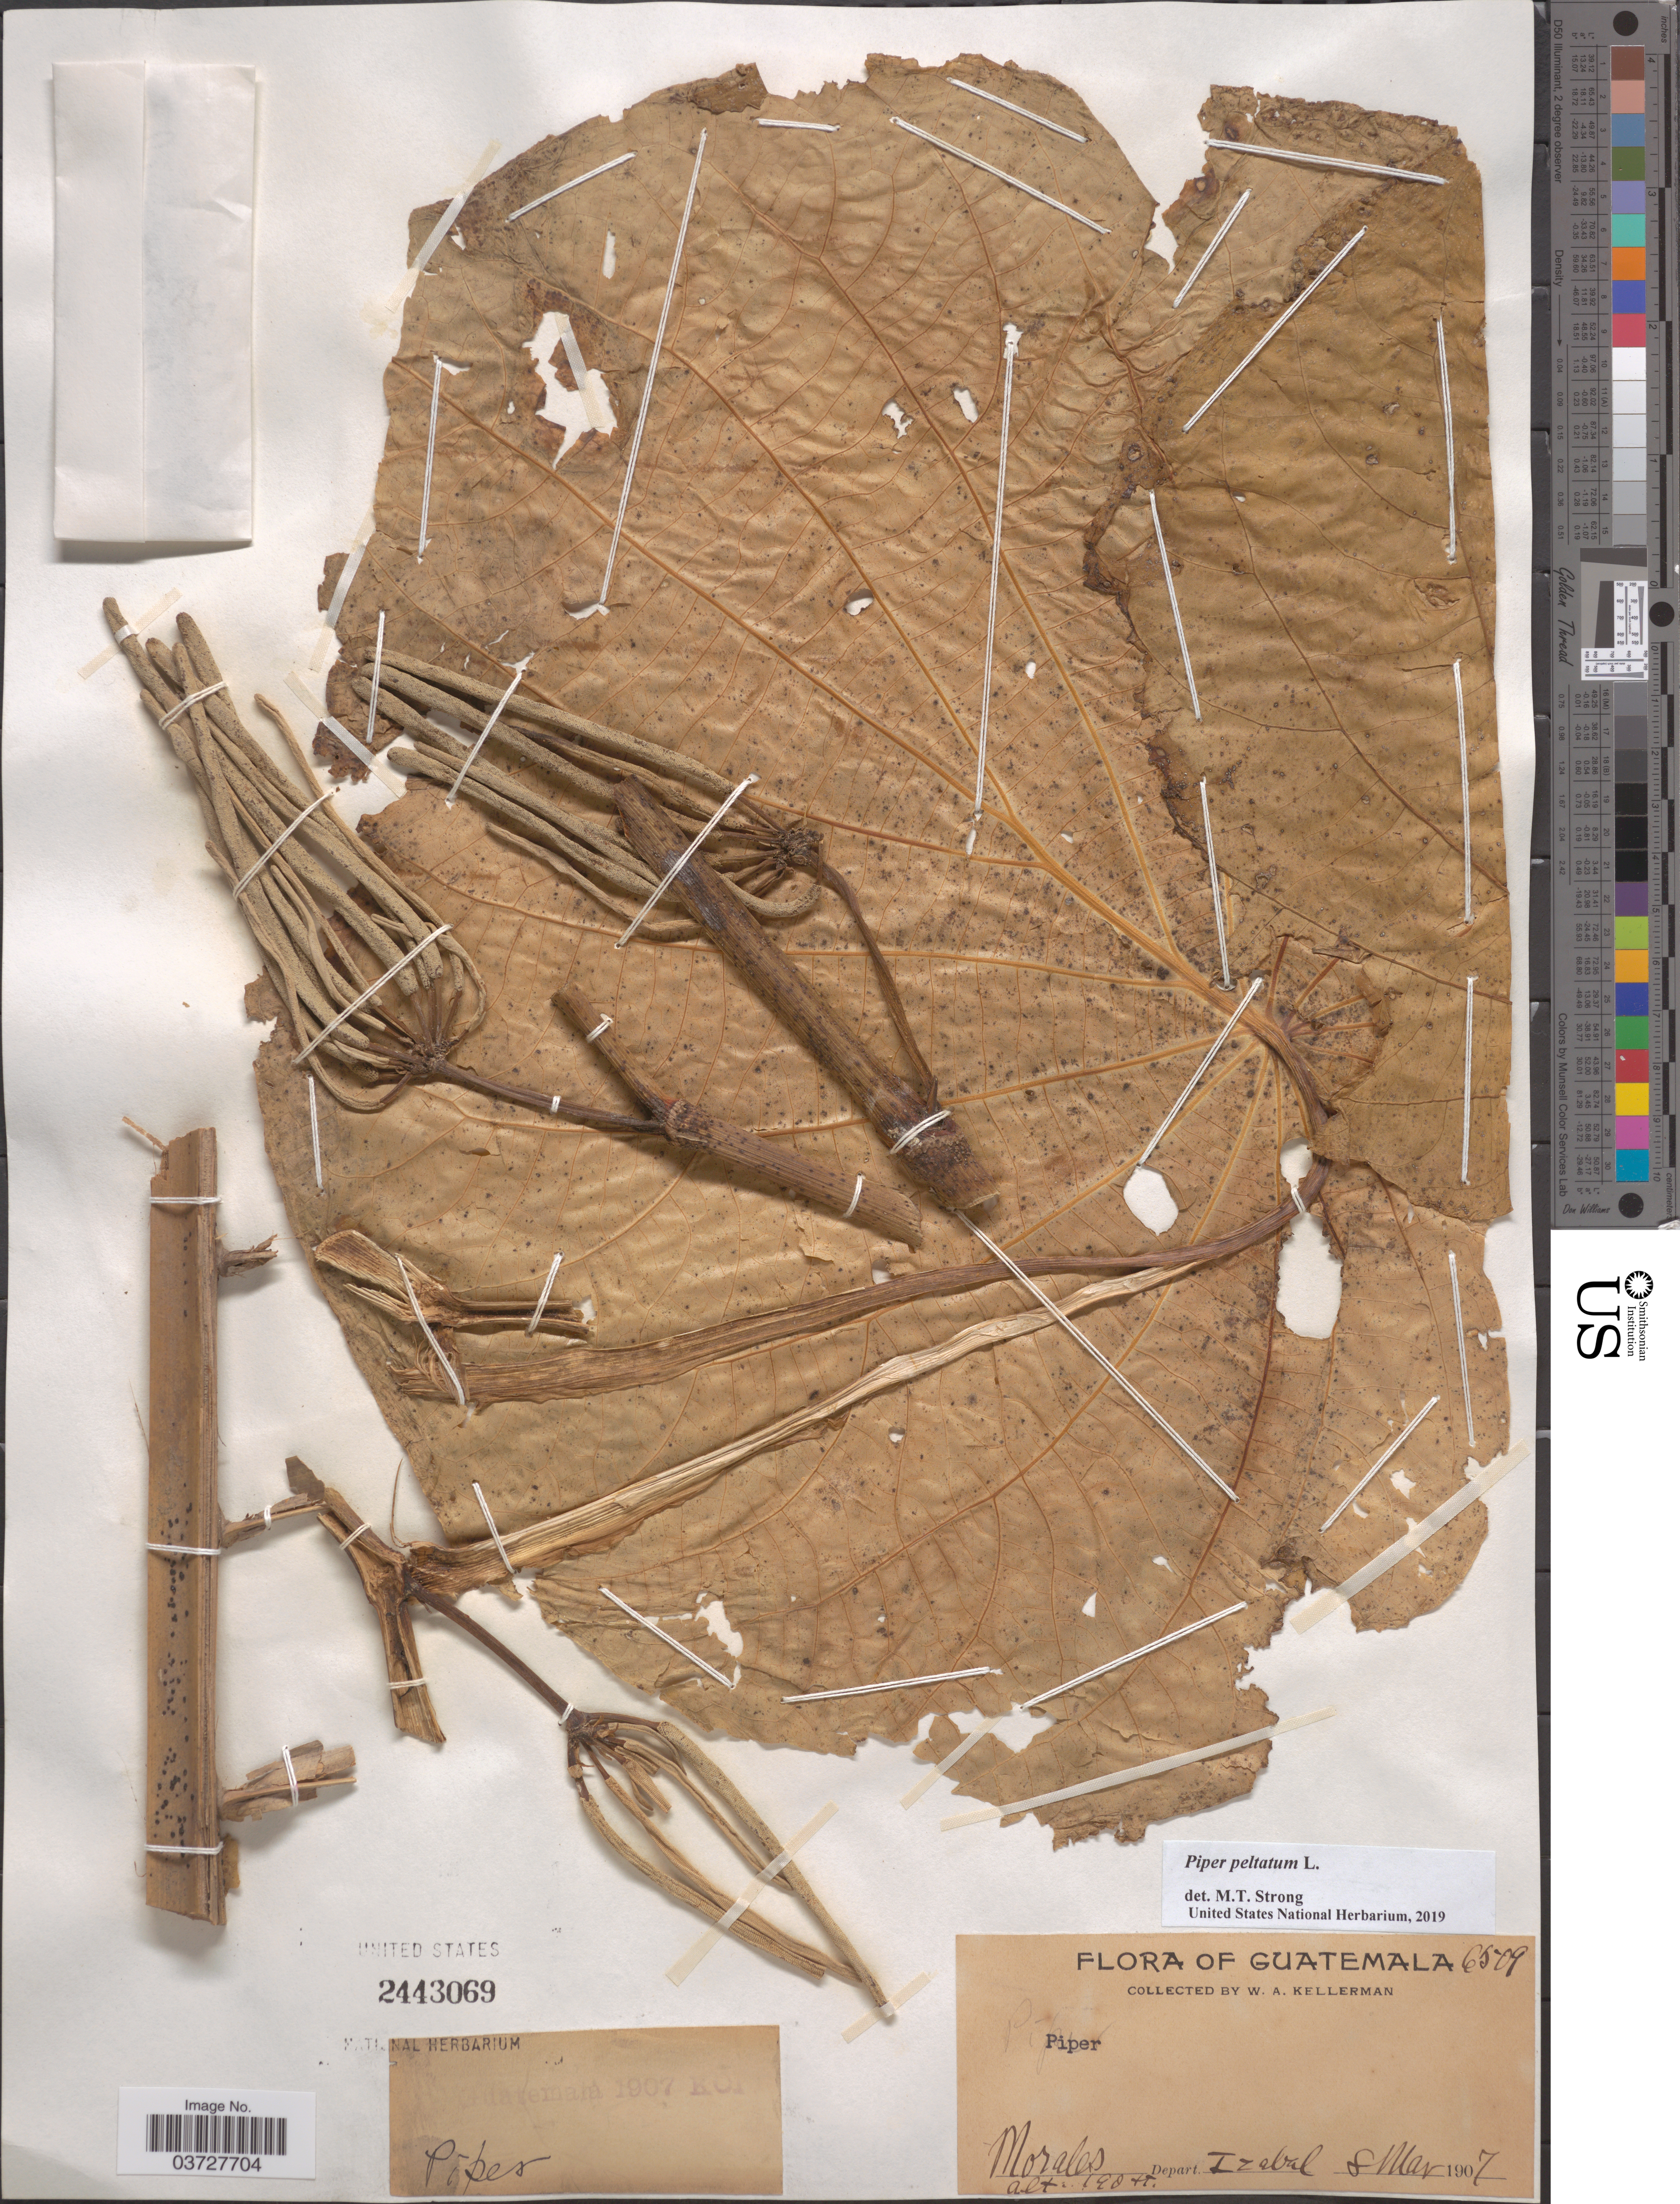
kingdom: Plantae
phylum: Tracheophyta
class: Magnoliopsida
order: Piperales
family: Piperaceae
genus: Piper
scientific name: Piper peltatum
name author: L.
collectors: W. Kellerman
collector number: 6509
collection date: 1907-03-08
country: Guatemala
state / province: Izabal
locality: Morales. Depart. Izabal.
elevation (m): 58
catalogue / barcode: US 2443069